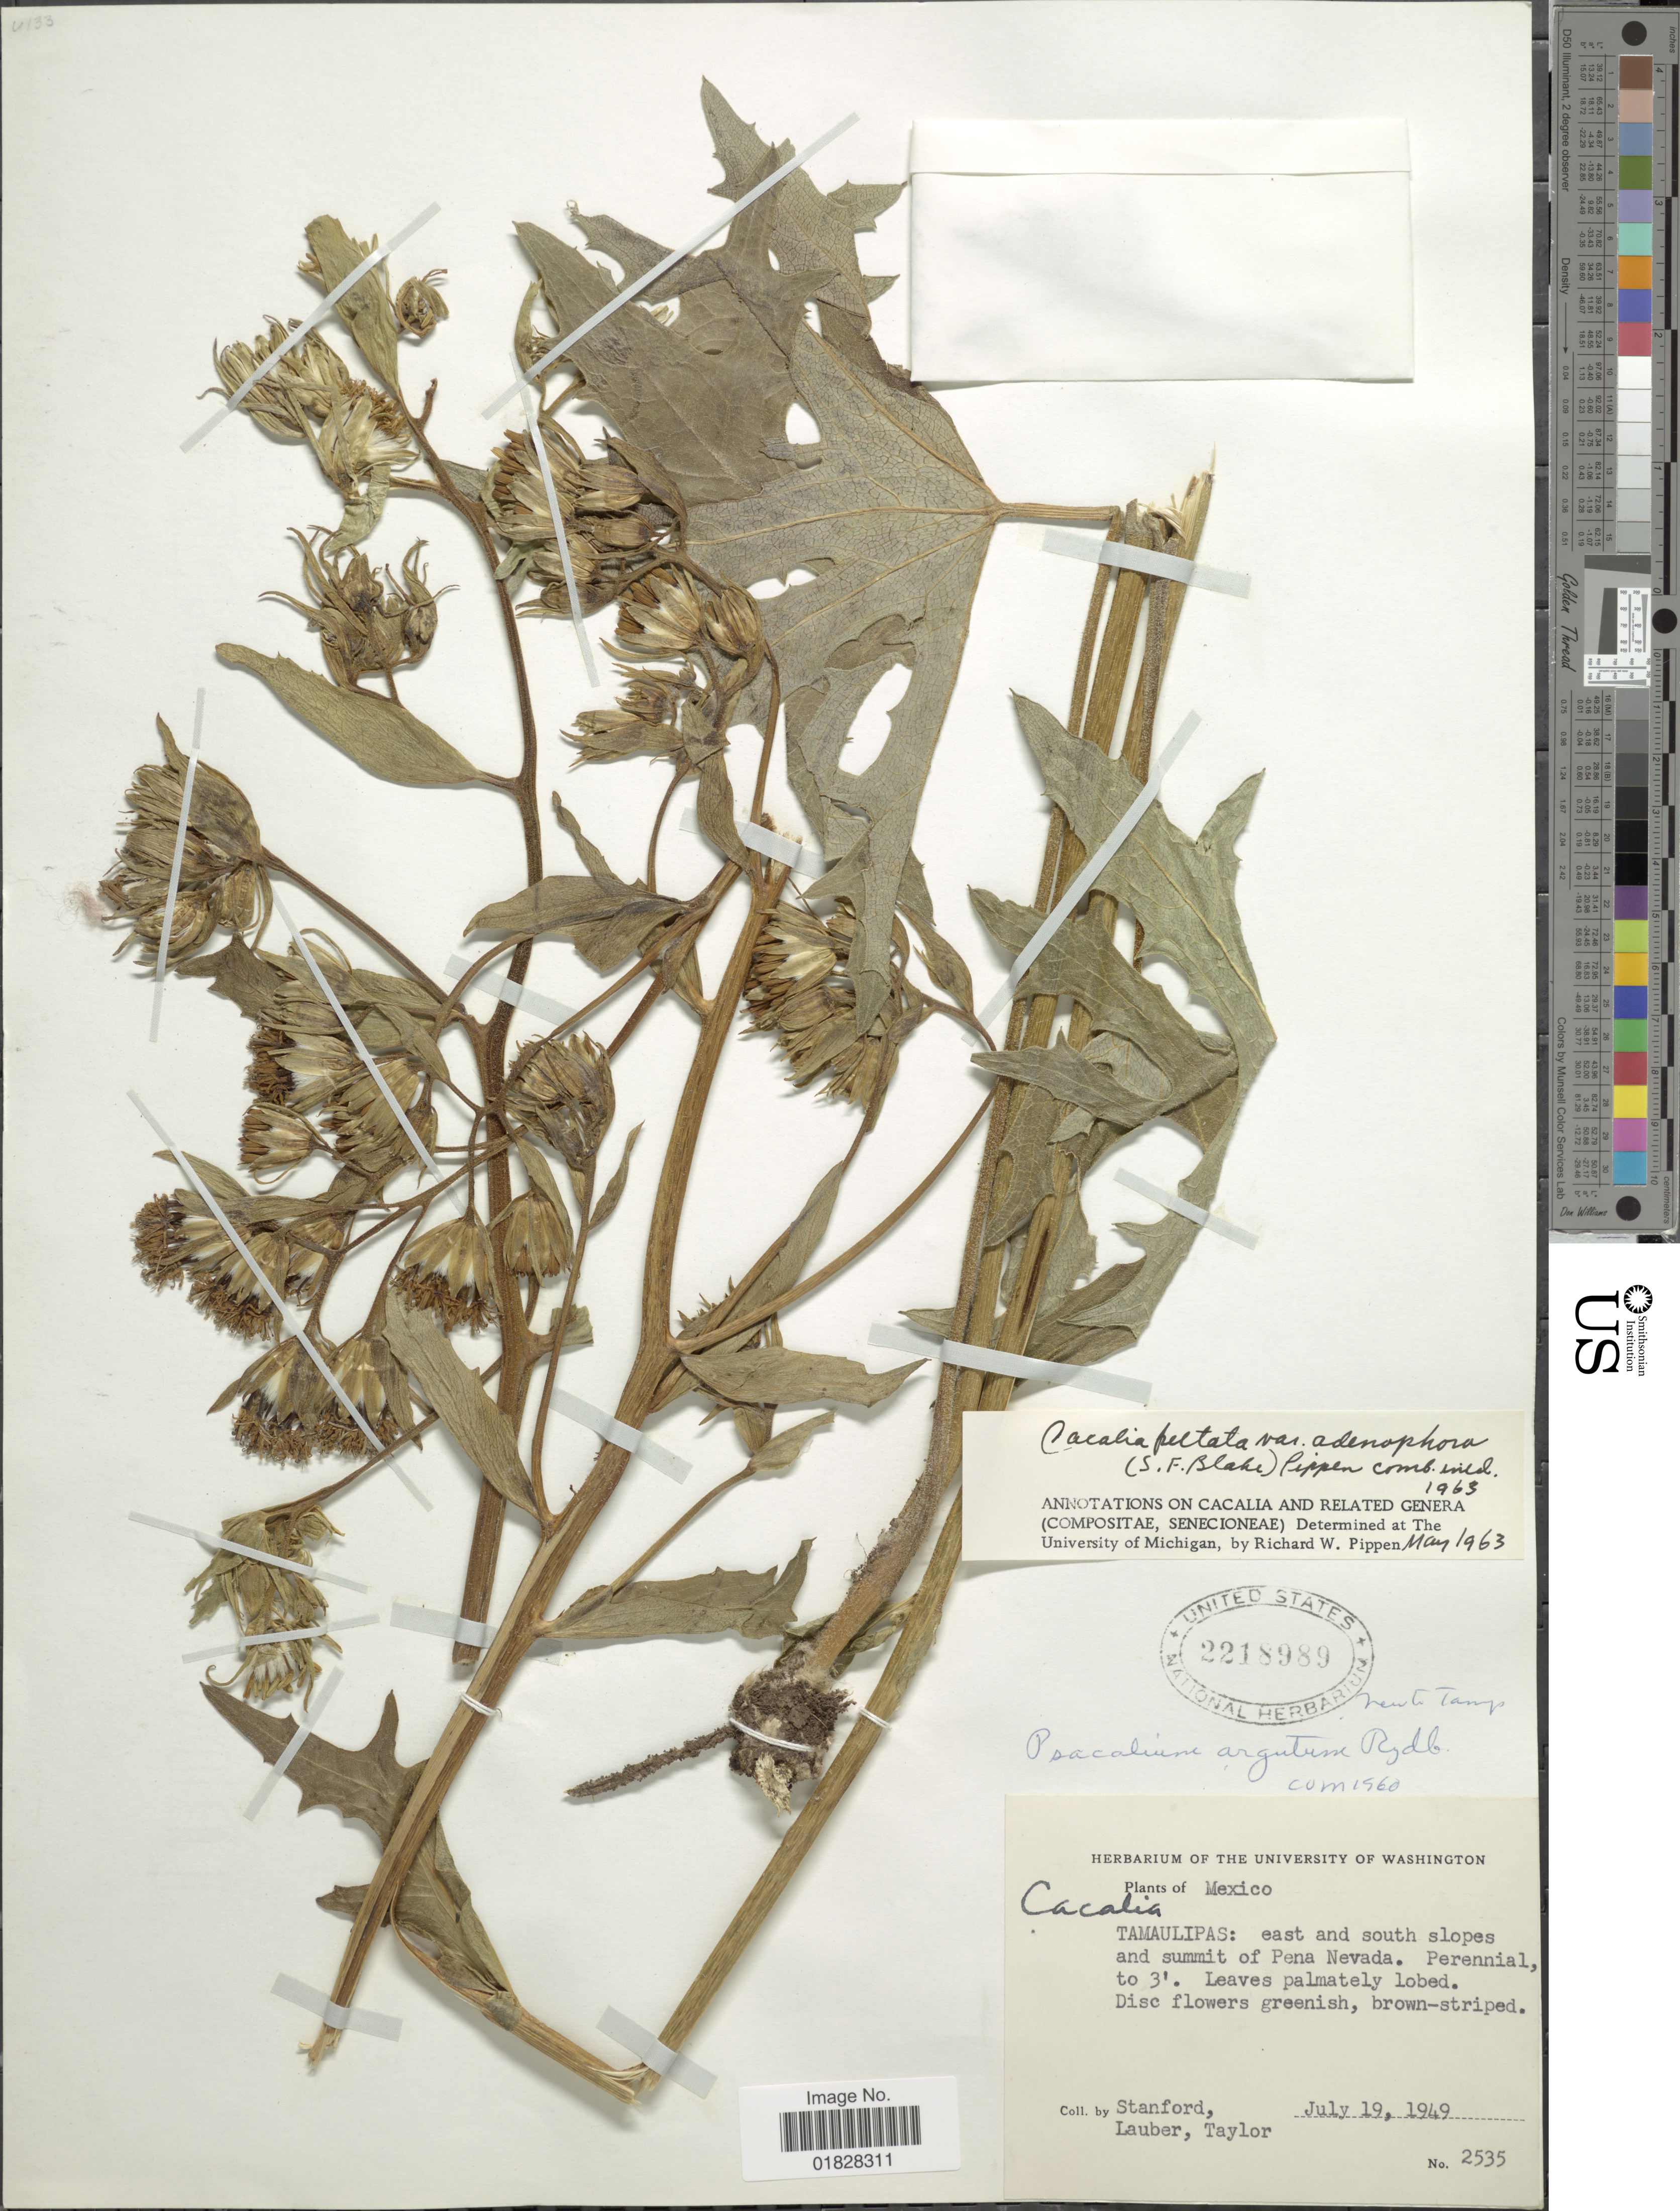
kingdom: Plantae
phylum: Tracheophyta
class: Magnoliopsida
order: Asterales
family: Asteraceae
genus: Psacalium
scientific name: Psacalium peltatum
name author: Cass.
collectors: -. Stanford, Lauber, -- & -- Taylor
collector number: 2535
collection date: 1949-07-19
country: Mexico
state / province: Tamaulipas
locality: Tamaulipas: east and south slopes and summit of Pena Nevada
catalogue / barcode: US 2218989